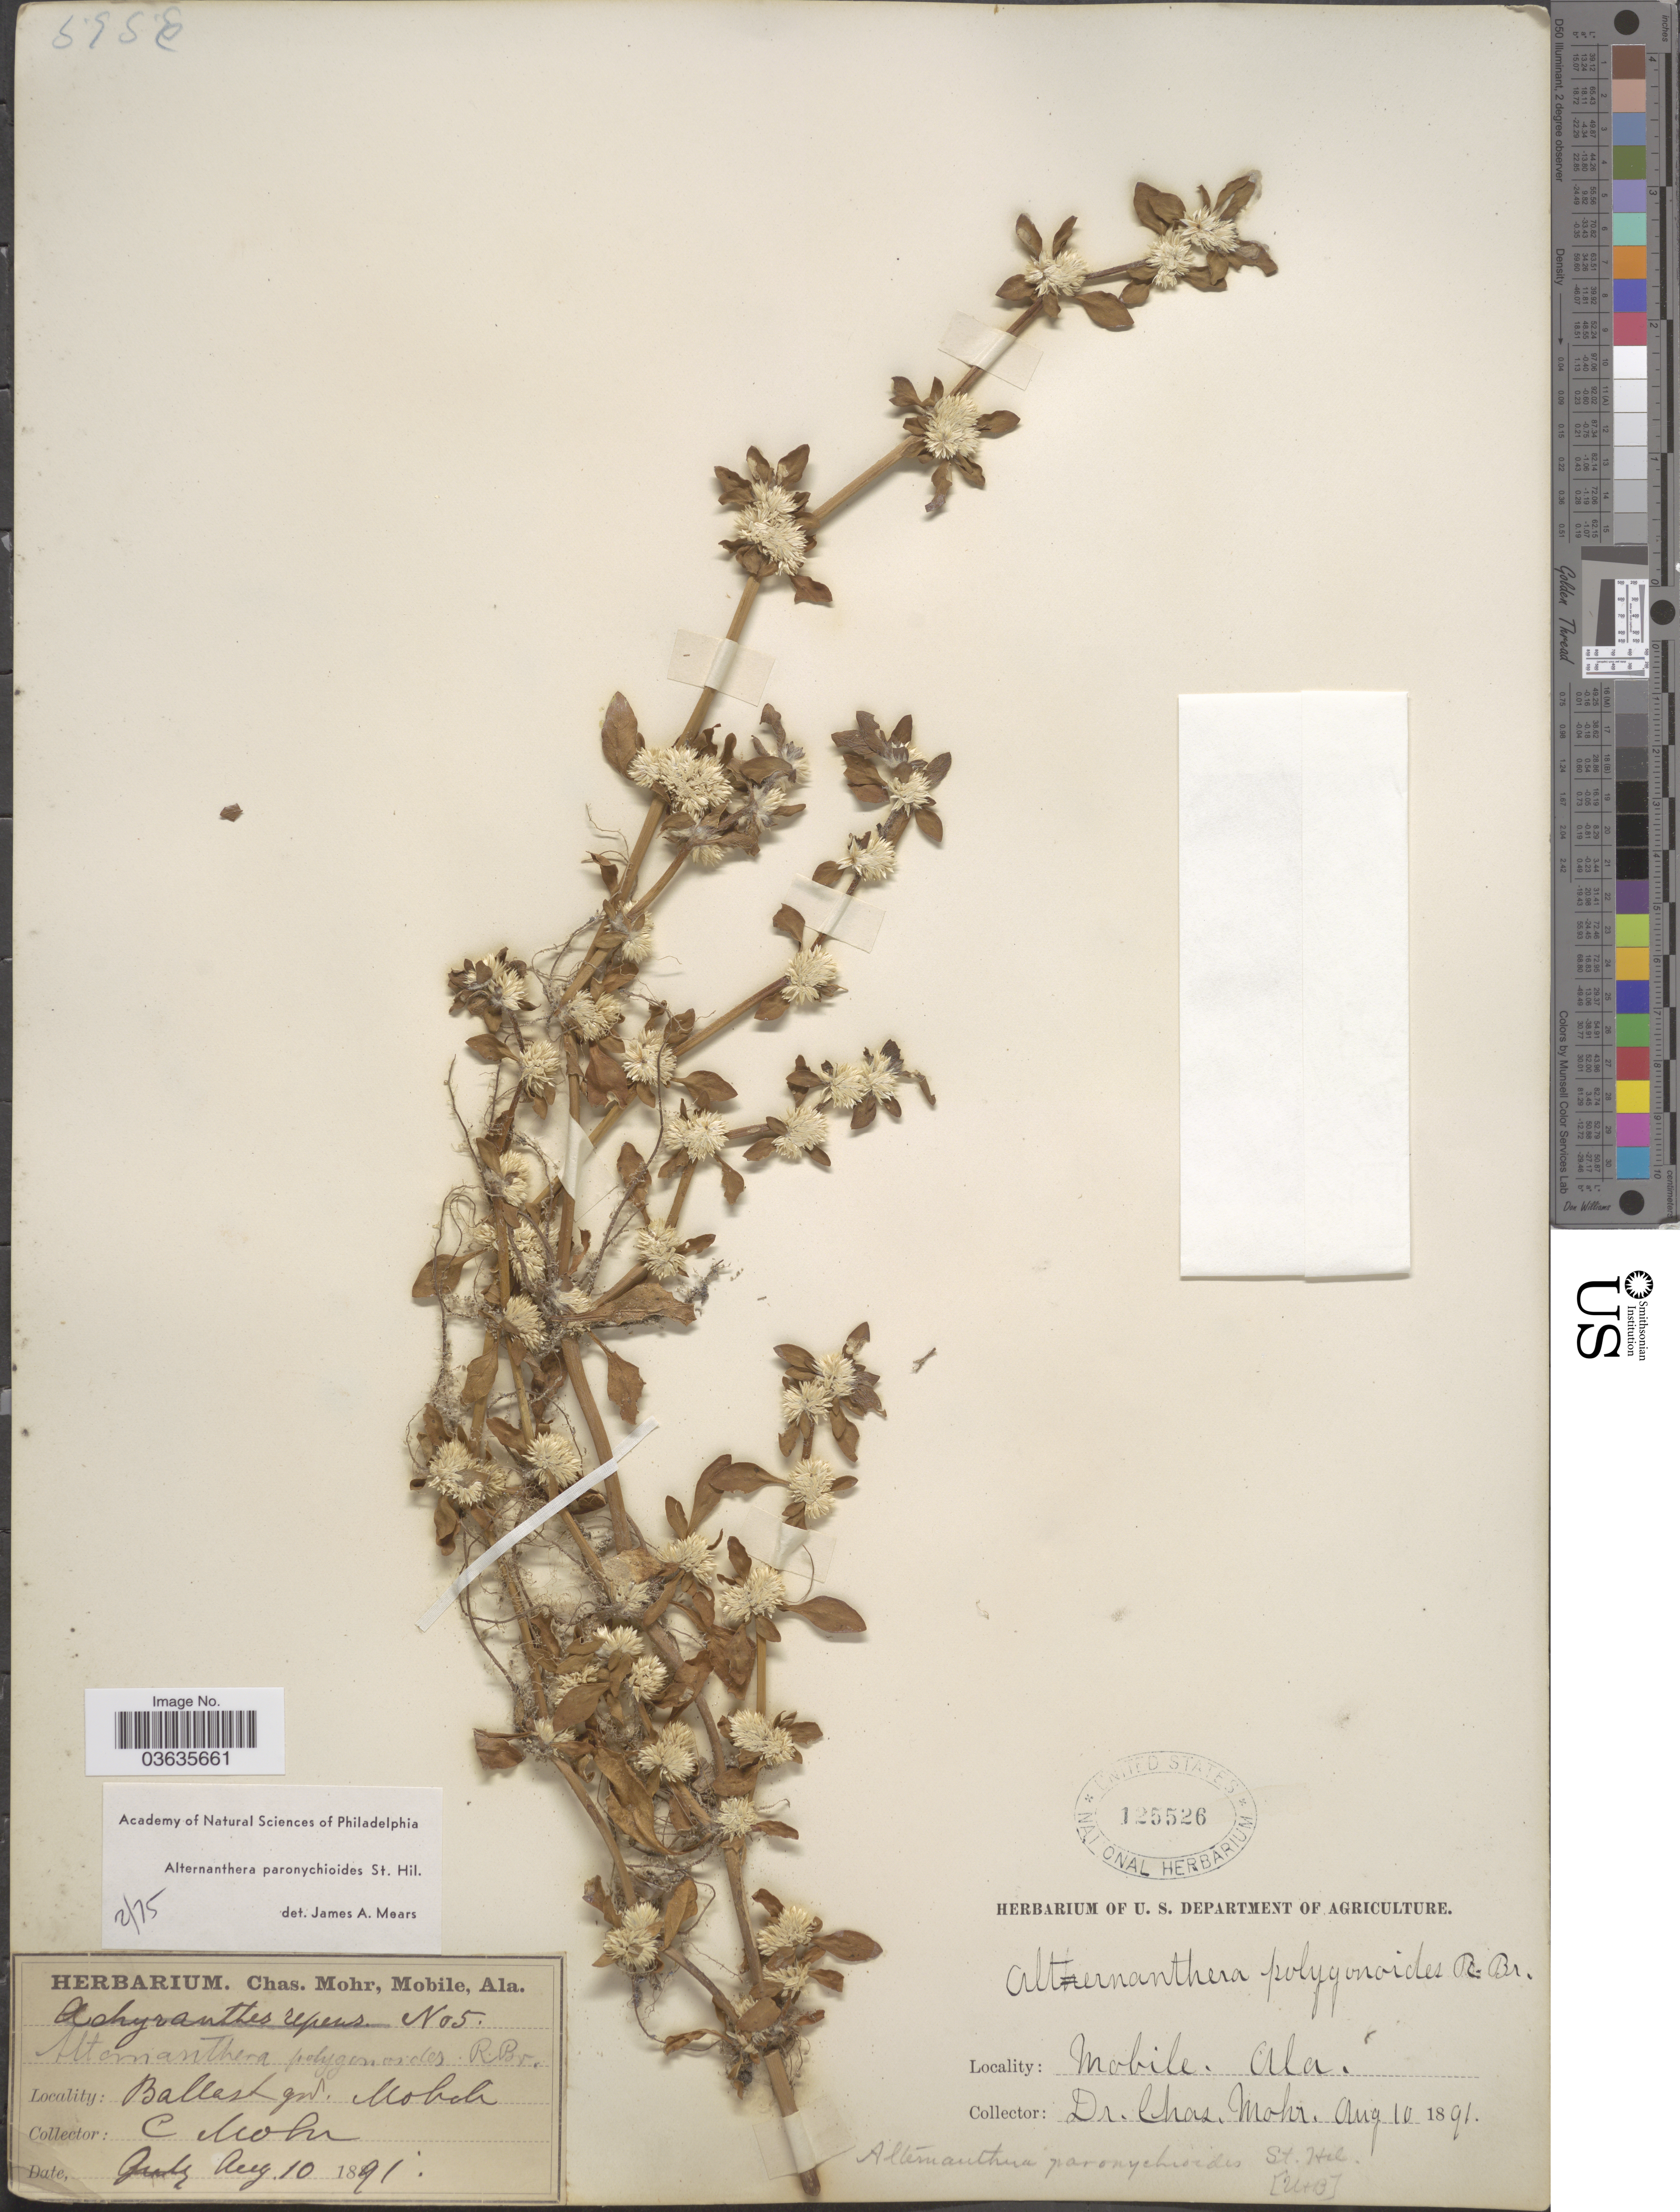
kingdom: Plantae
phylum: Tracheophyta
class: Magnoliopsida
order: Caryophyllales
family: Amaranthaceae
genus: Alternanthera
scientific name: Alternanthera paronychioides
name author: A. St.-Hil.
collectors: Mohr, C. T. (herbarium)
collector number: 5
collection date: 1891-08-10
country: United States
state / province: Alabama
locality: Mobile.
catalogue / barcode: US 125526